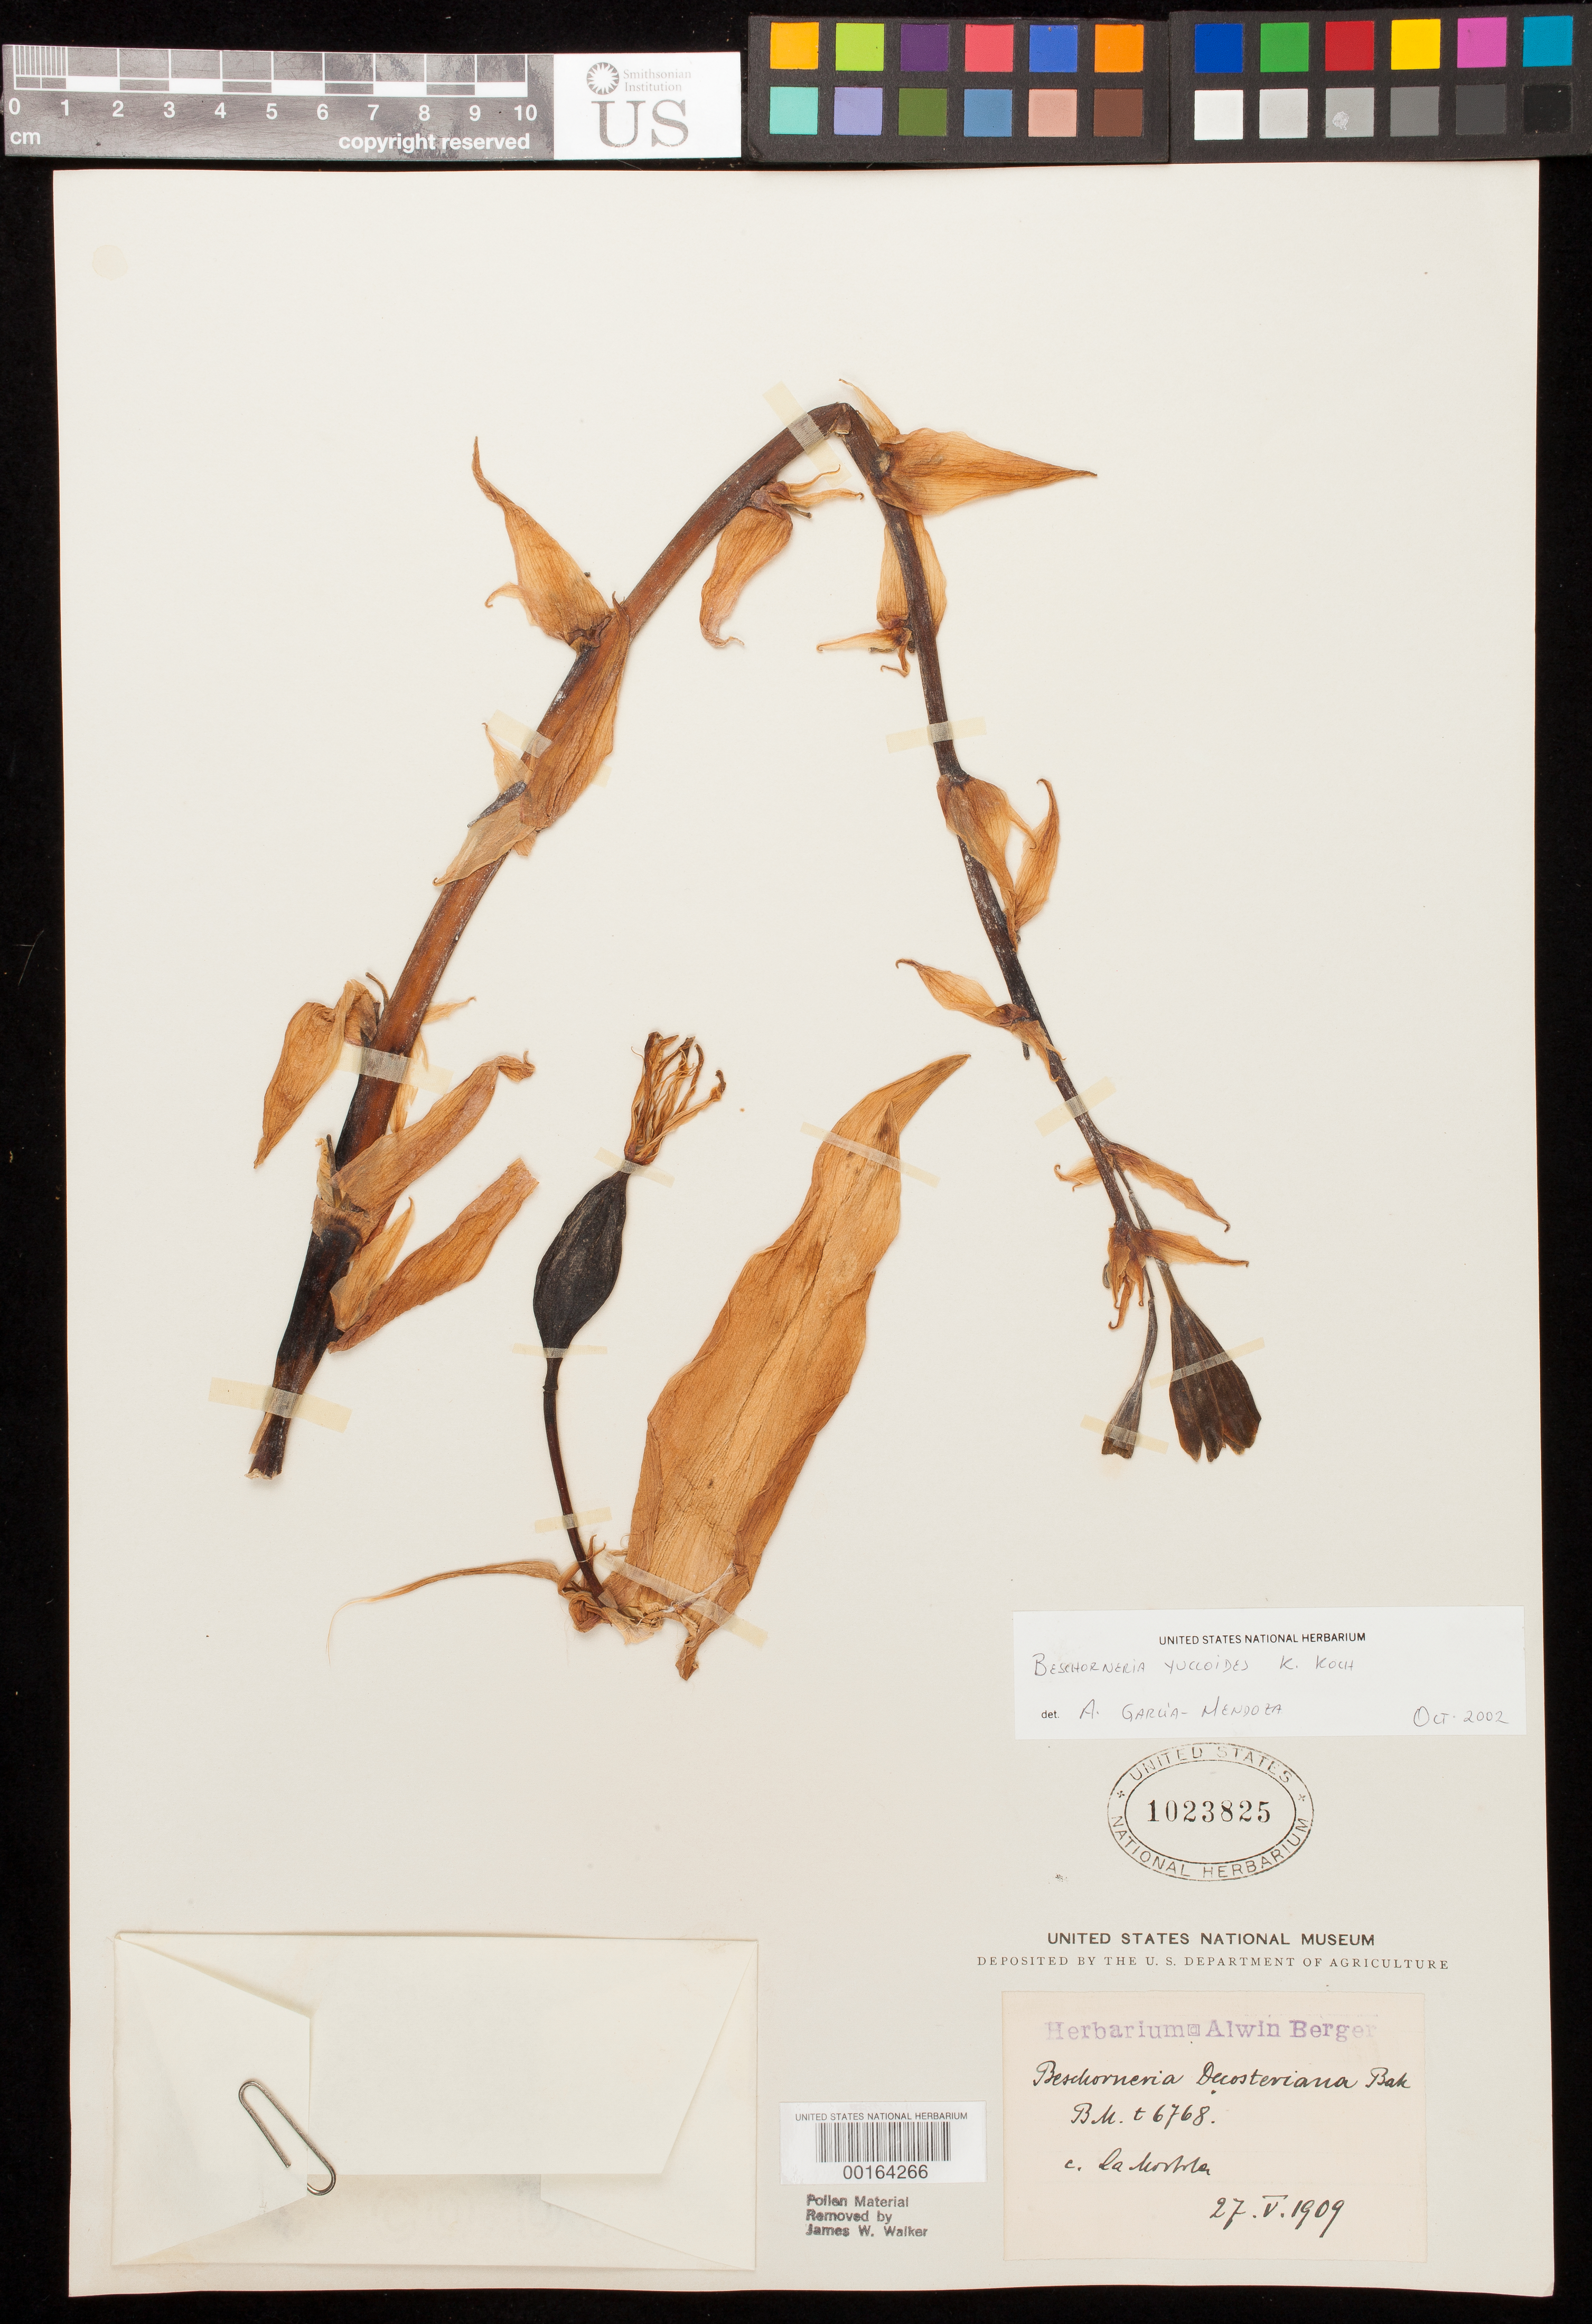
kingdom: Plantae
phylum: Tracheophyta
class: Liliopsida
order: Asparagales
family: Asparagaceae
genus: Beschorneria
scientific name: Beschorneria yuccoides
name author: K. Koch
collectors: J. N. Rose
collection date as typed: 11 Sep 1920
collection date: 1920-09-11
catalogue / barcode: US 1023825